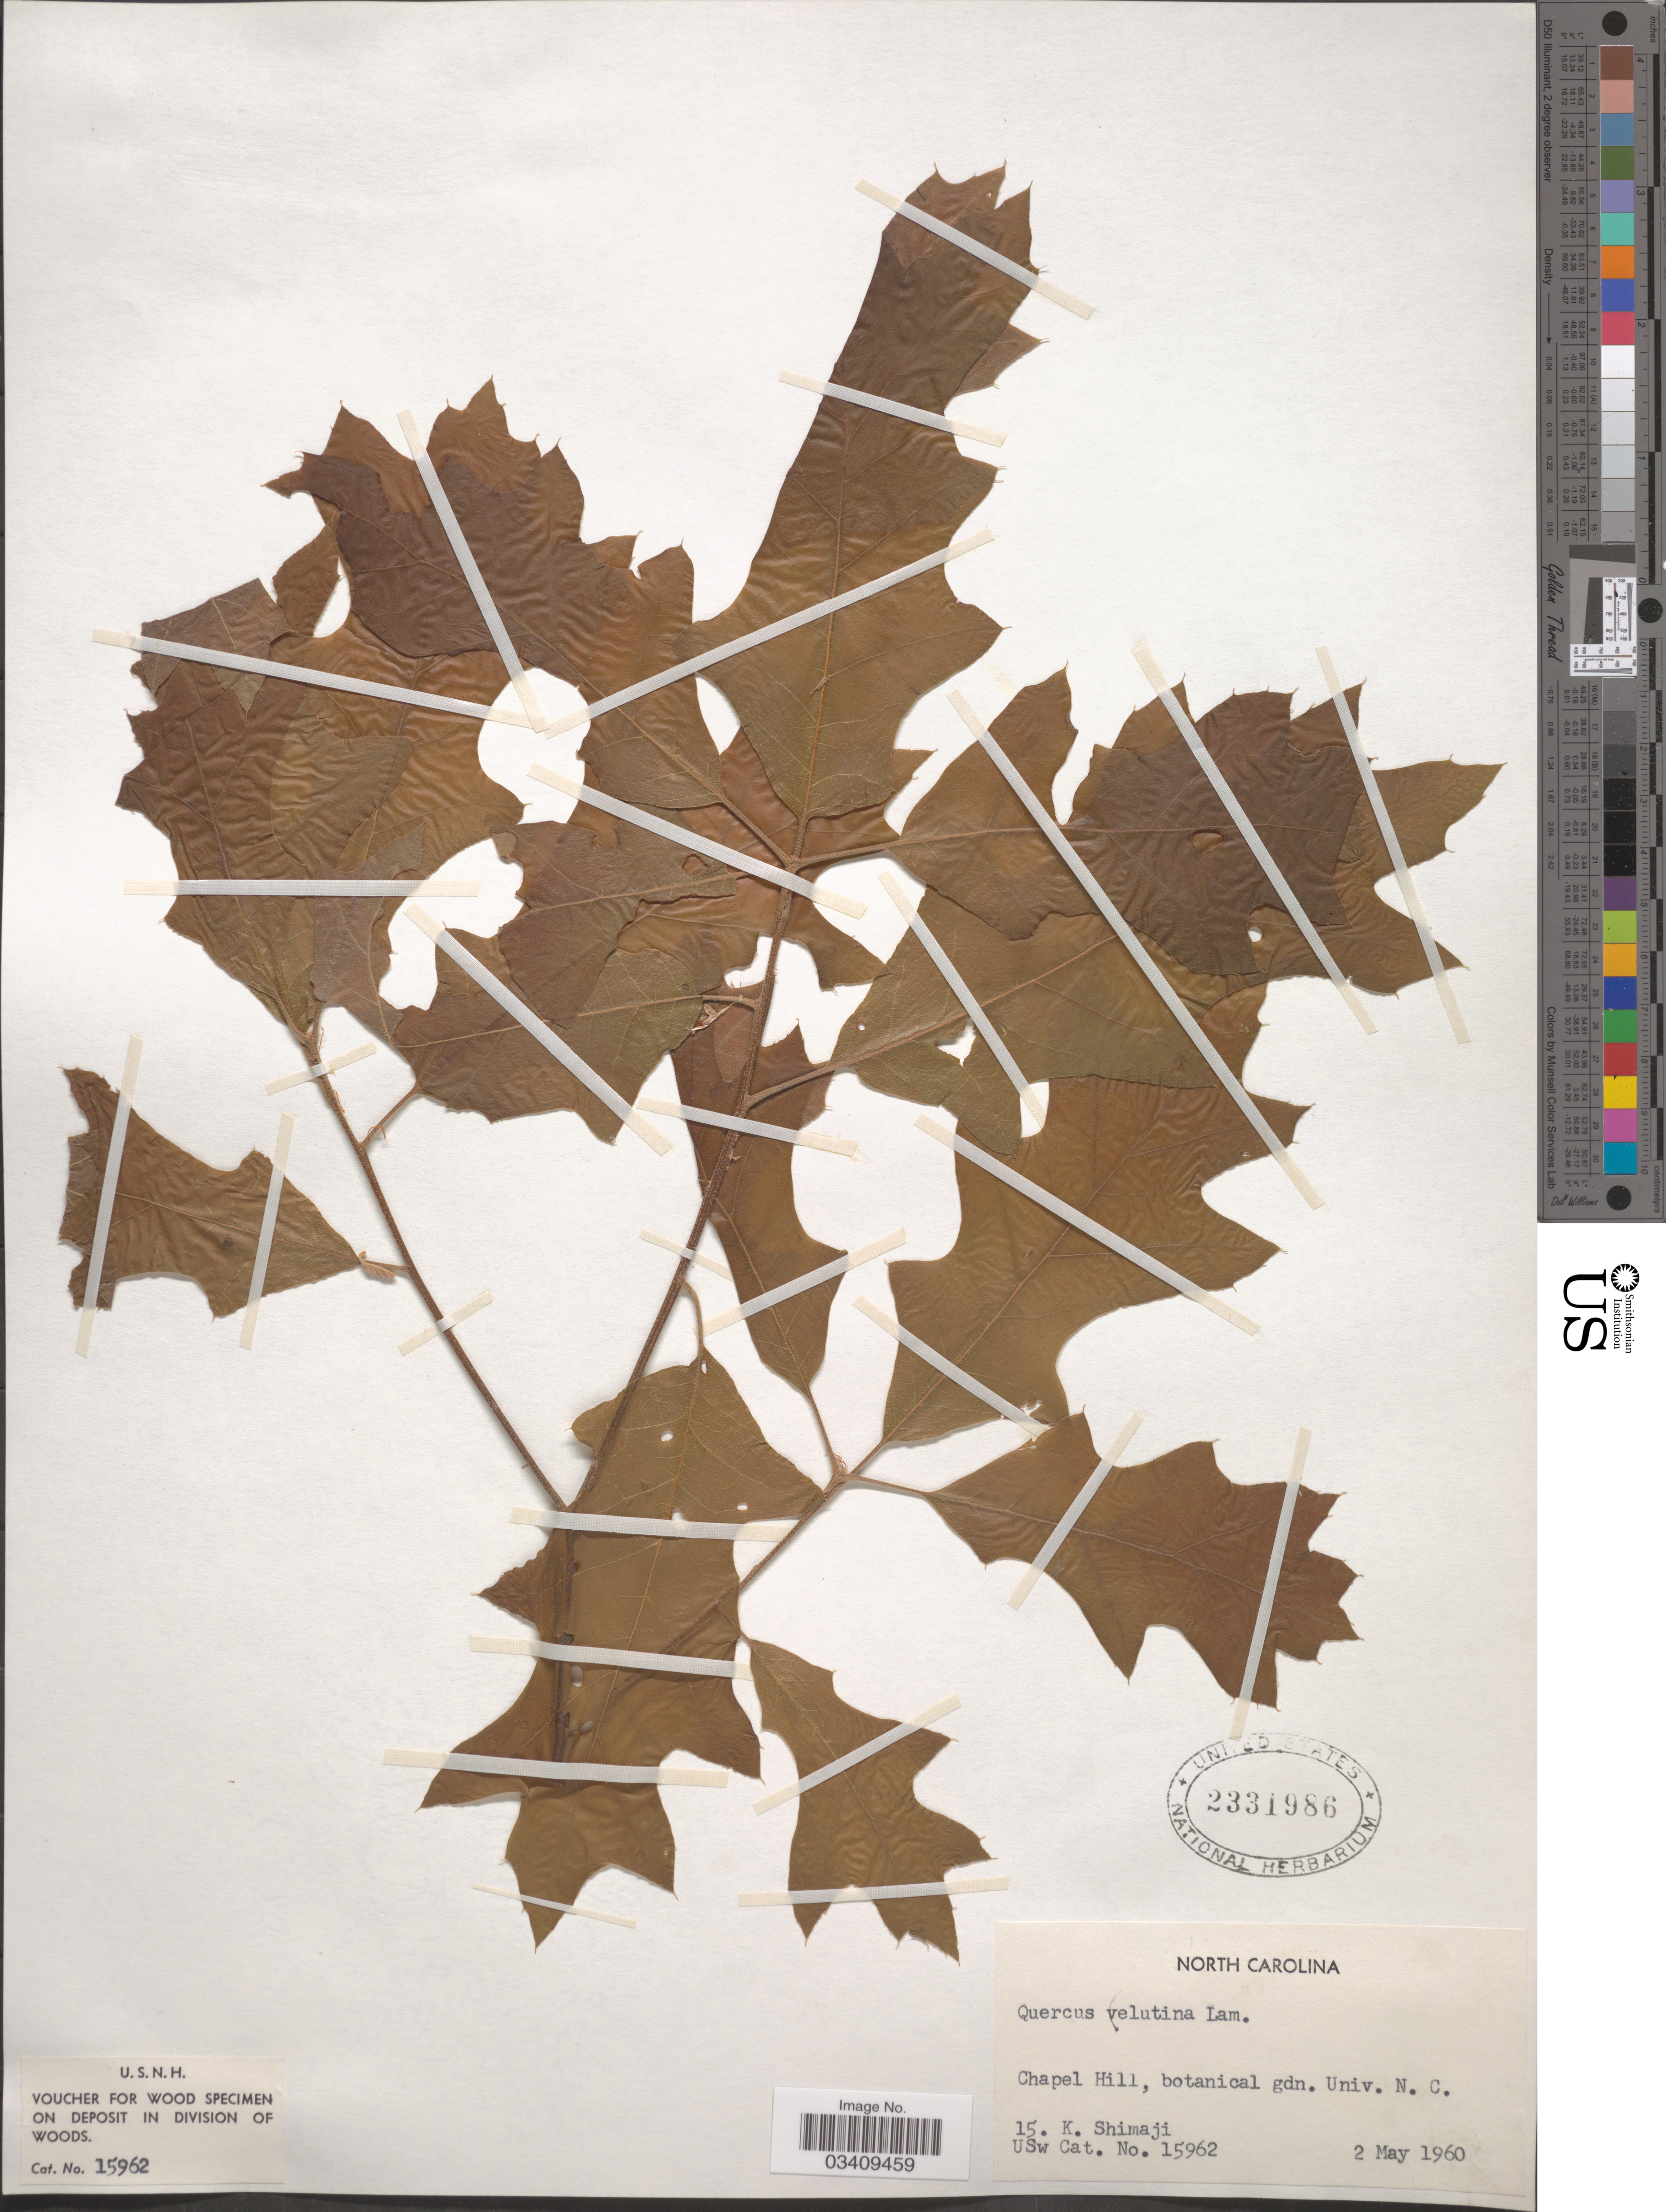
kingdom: Plantae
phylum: Tracheophyta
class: Magnoliopsida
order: Fagales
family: Fagaceae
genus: Quercus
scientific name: Quercus velutina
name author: Lam.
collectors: K. Shimaji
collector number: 15962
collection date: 1960-05-02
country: United States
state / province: North Carolina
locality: Chapel Hill, botanical gdn. Univ. N. C.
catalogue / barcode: US 2331986